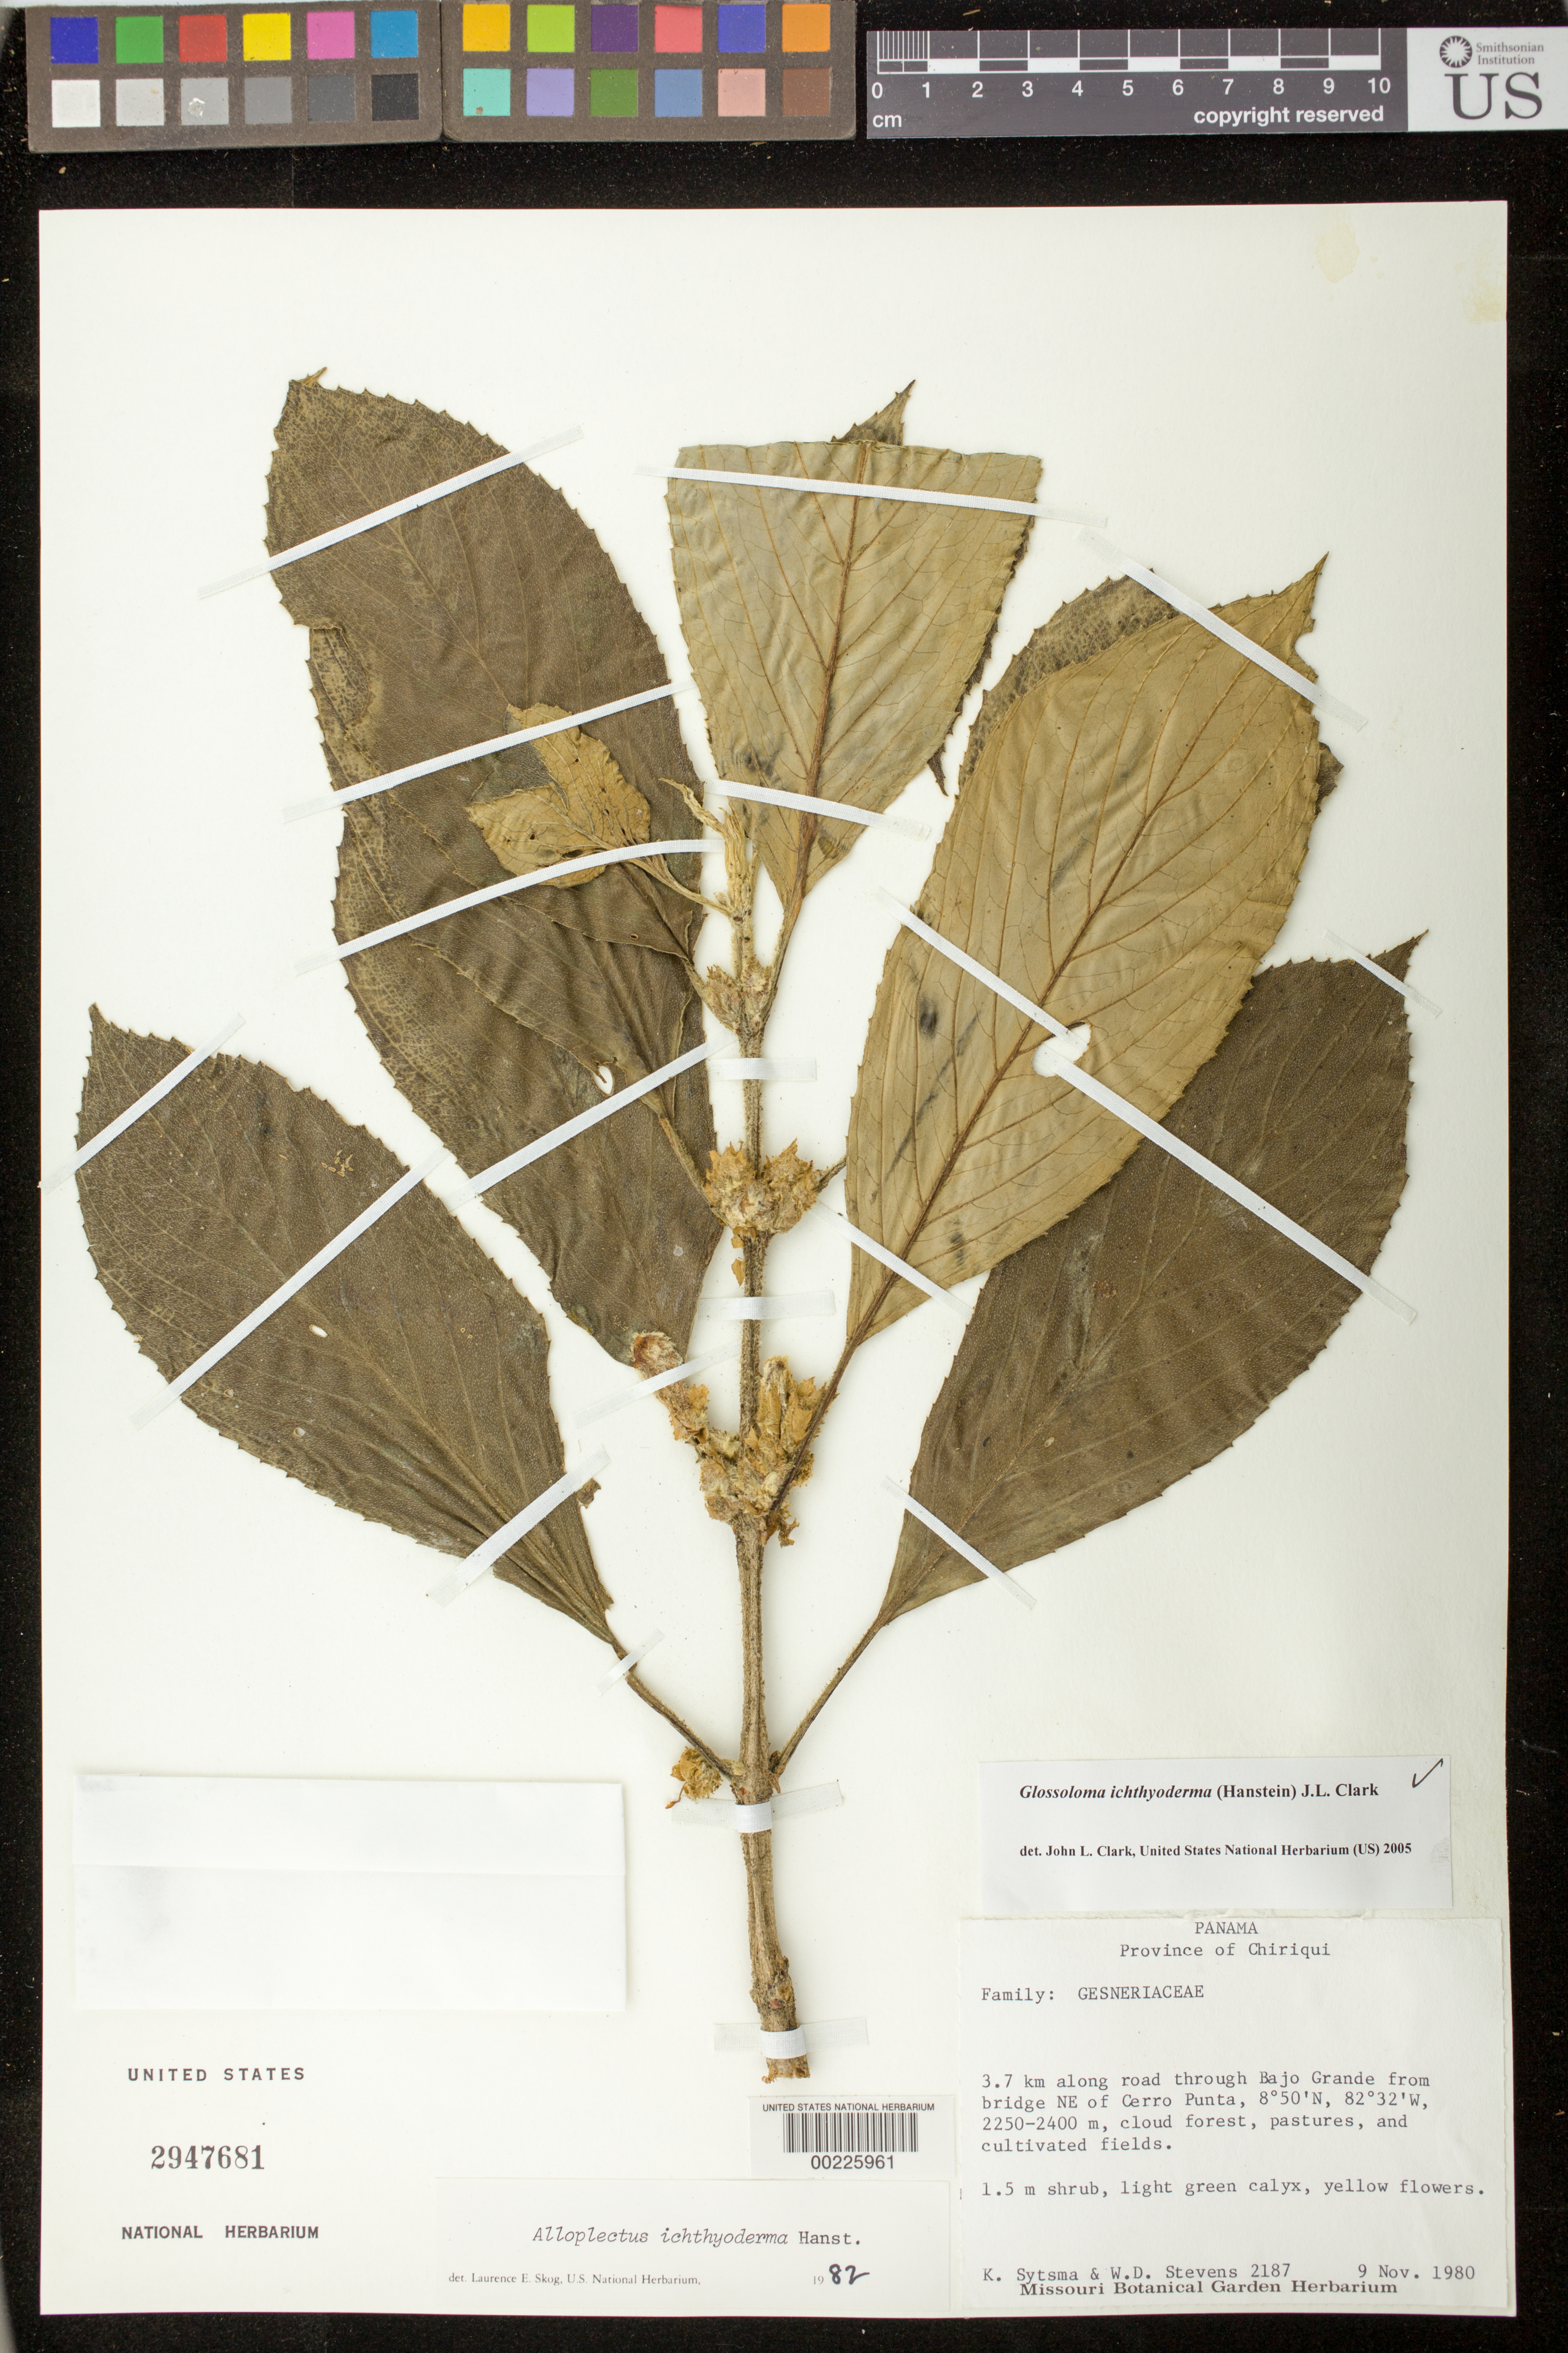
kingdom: Plantae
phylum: Tracheophyta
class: Magnoliopsida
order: Lamiales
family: Gesneriaceae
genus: Glossoloma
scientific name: Glossoloma ichthyoderma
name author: (Hanst.) J.L. Clark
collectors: K. J. Sytsma & W. D. Stevens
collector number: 2187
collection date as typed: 09 Nov 1980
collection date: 1980-11-09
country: Panama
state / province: Chiriquí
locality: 3.7 km along road through Bajo Grande from bridge NE of Cerro Punta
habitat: Cloud forest, pastures, and cultivated fields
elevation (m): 2250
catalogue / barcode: US 2947681